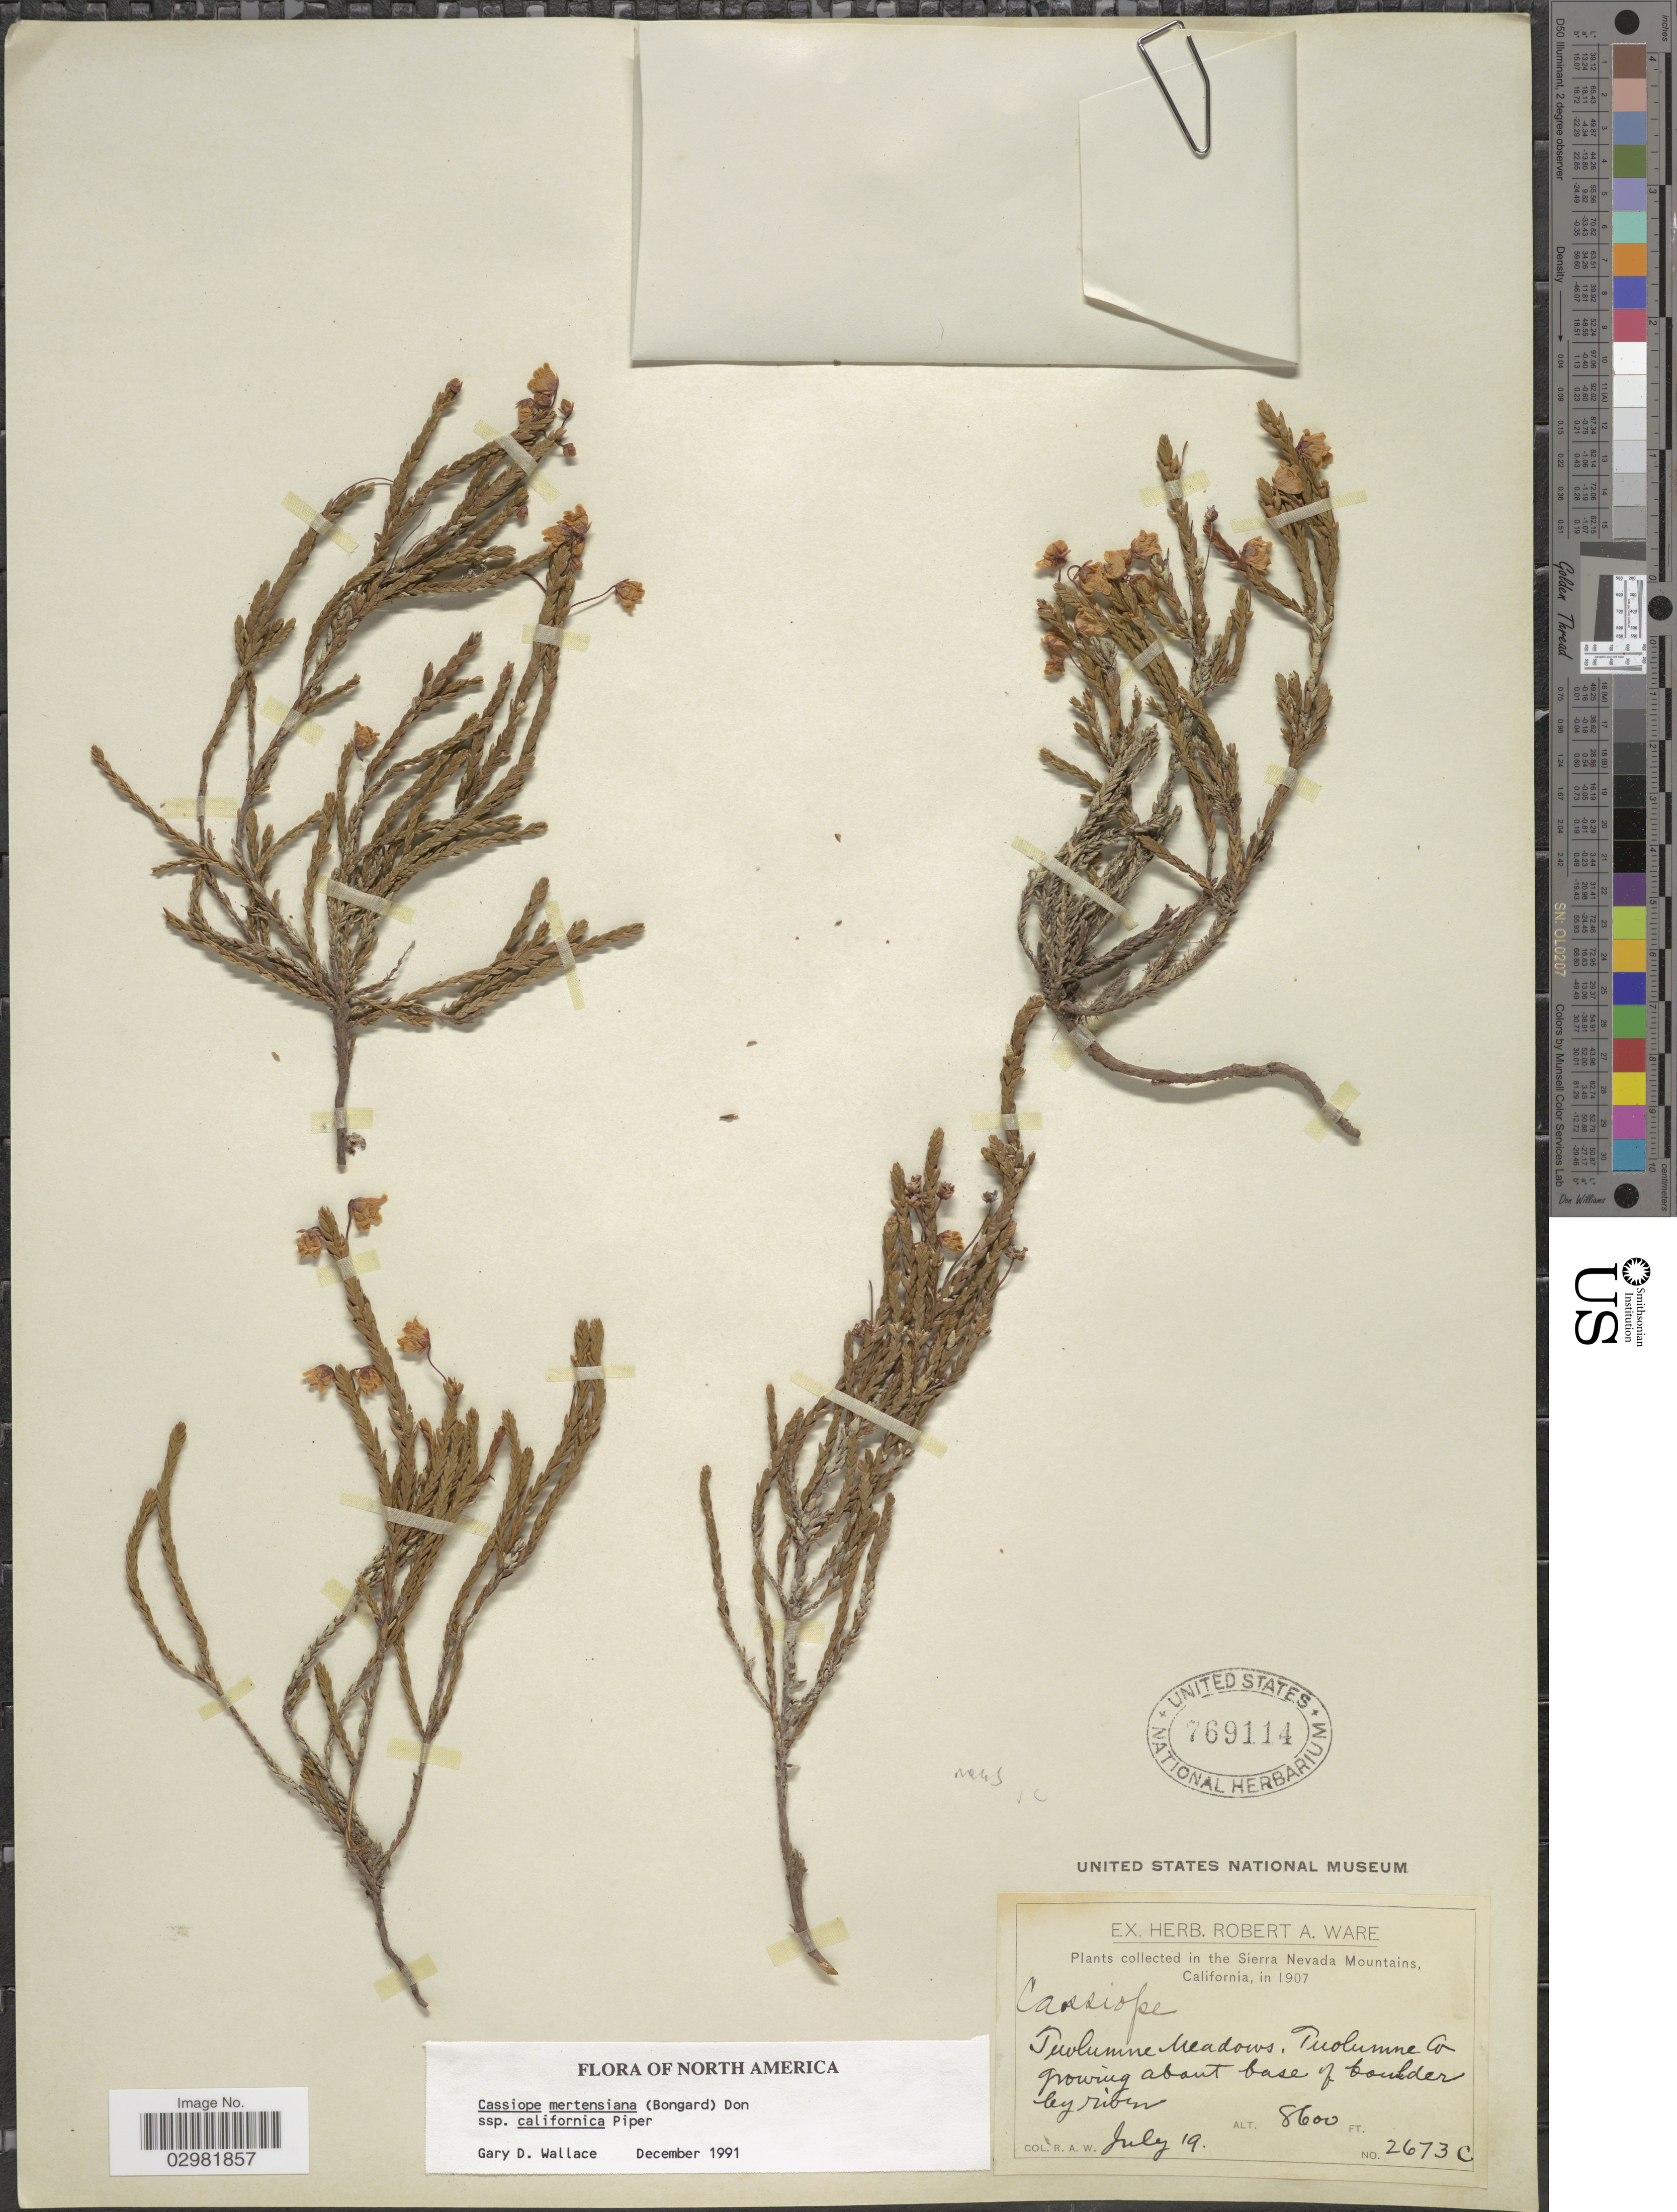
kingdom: Plantae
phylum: Tracheophyta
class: Magnoliopsida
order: Ericales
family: Ericaceae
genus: Cassiope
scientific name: Cassiope mertensiana subsp. californica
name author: Piper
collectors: R. Ware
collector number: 2673C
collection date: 1907-07-19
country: United States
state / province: California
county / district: Tuolumne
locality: In the Sierra Nevada Mountains, Tuolumne Meadows, Tuolumne Co.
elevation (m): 2621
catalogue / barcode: US 769114